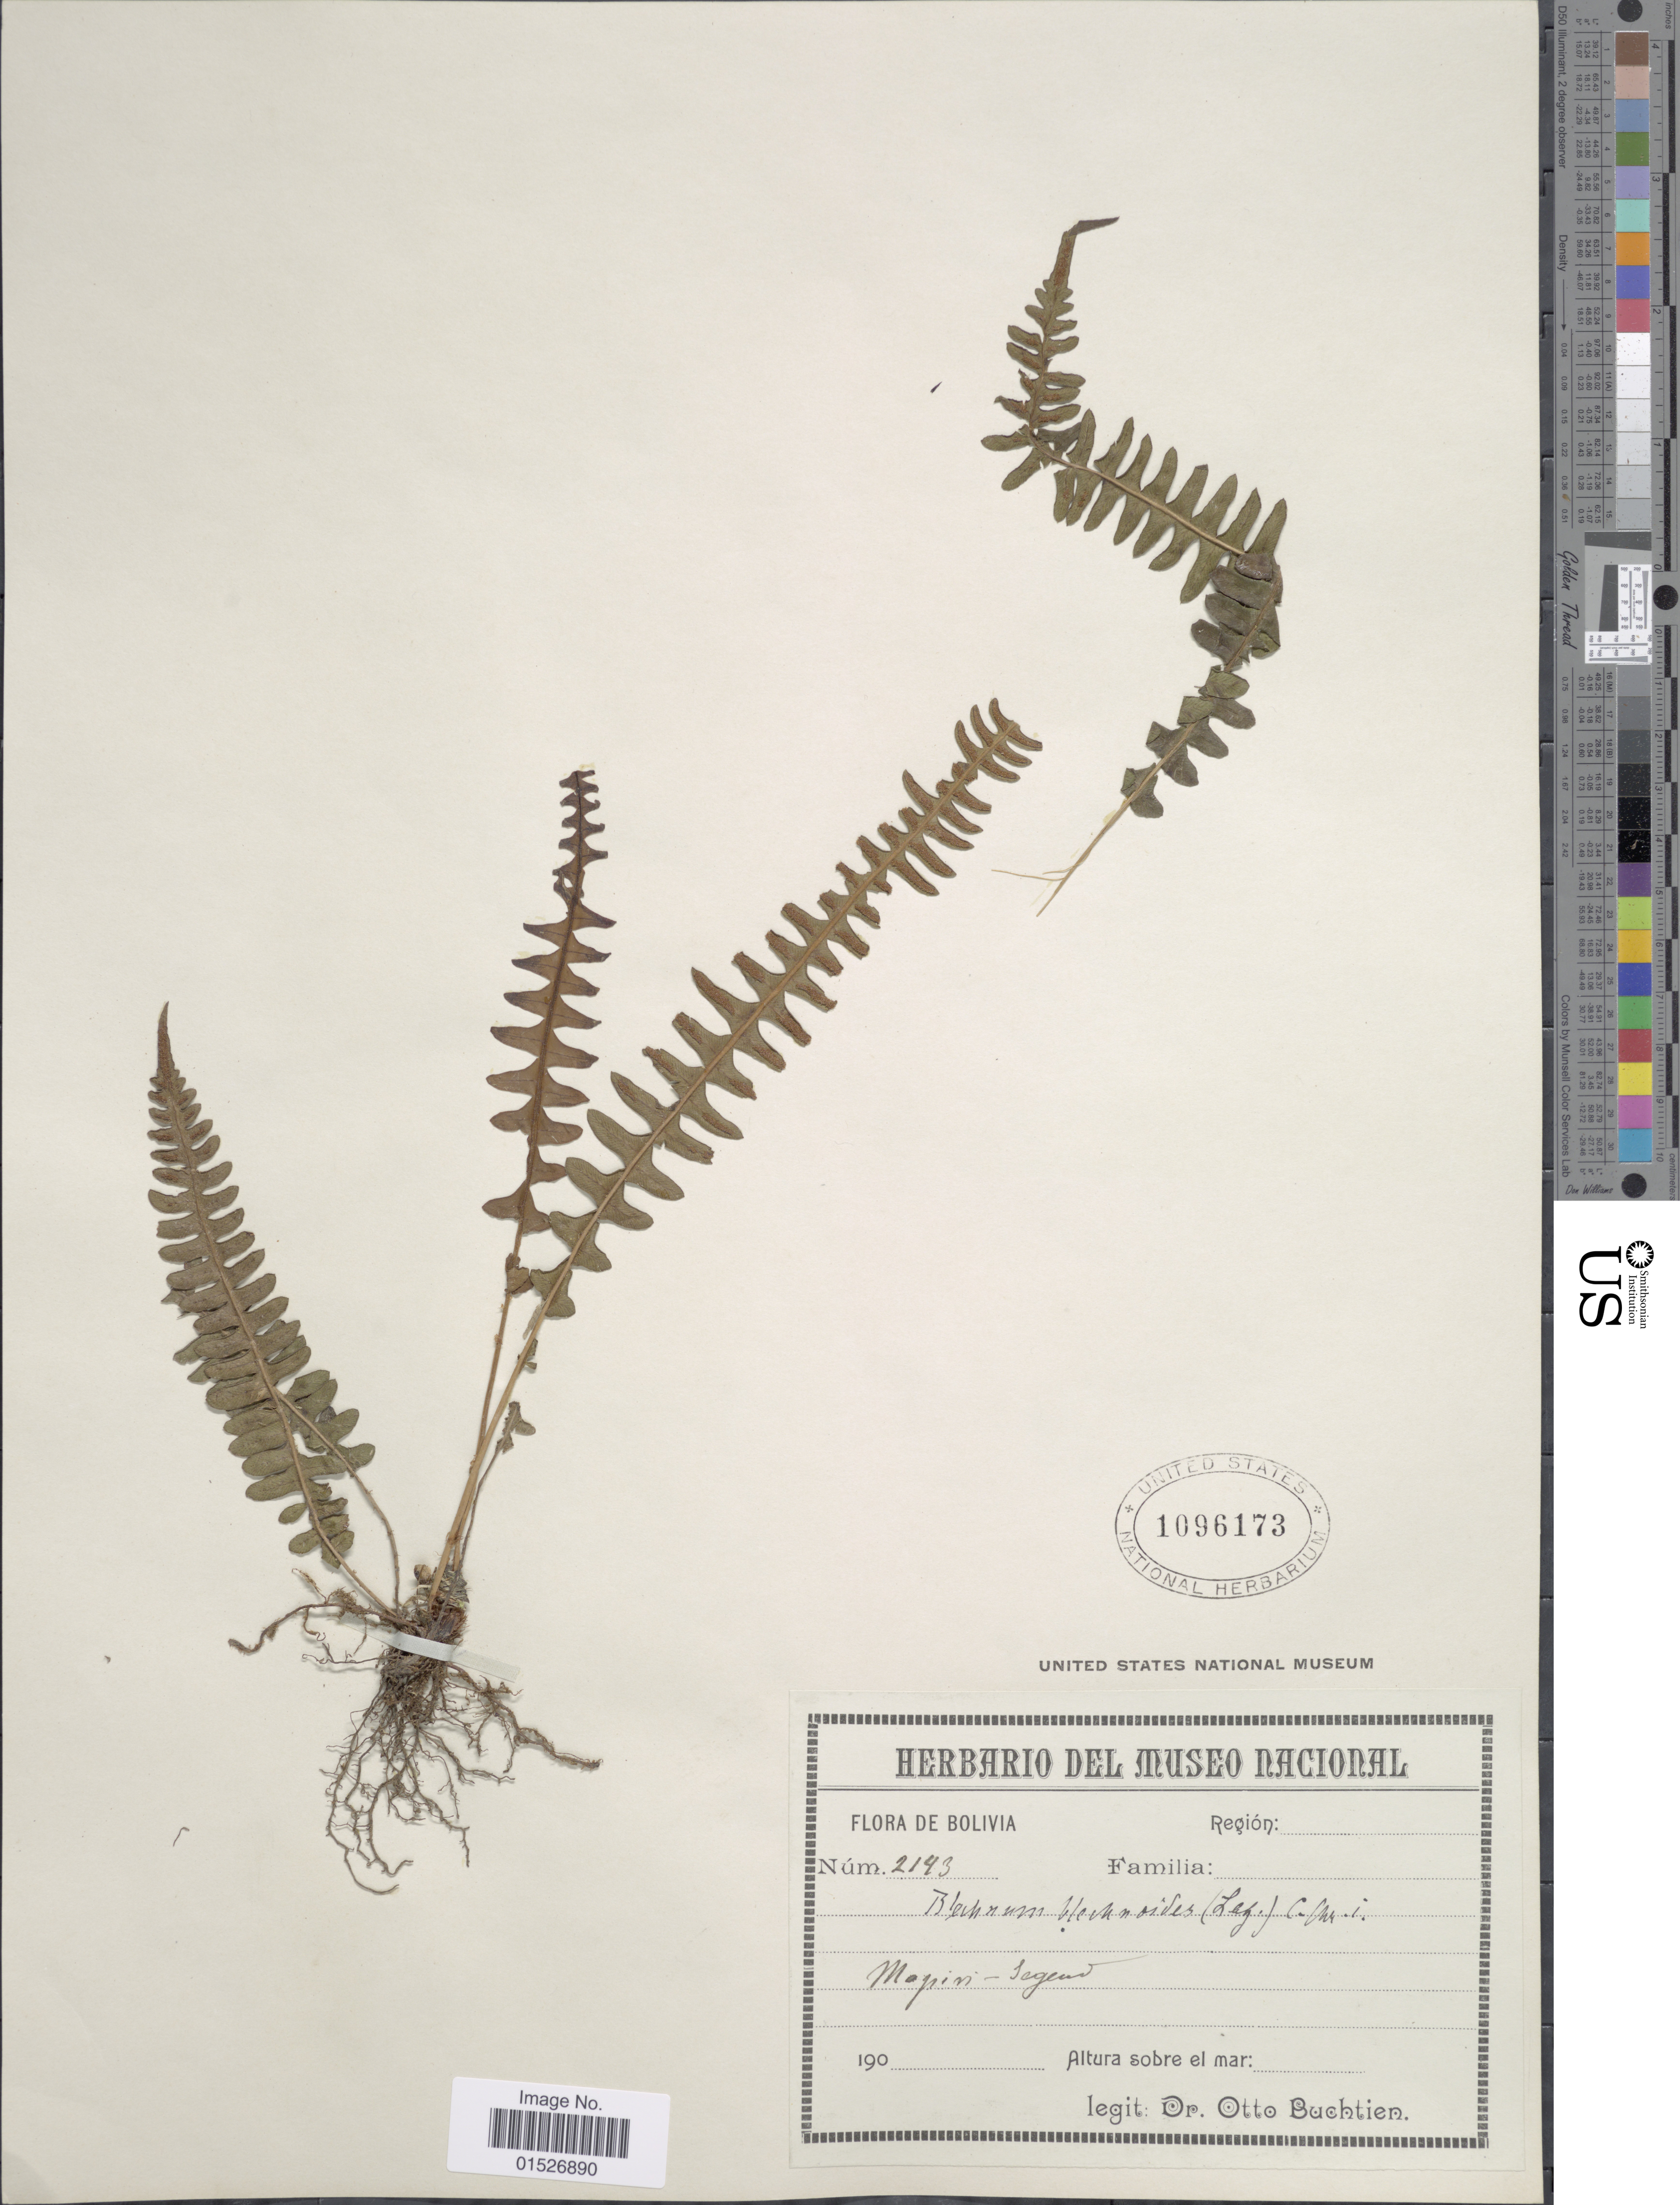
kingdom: Plantae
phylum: Tracheophyta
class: Polypodiopsida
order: Polypodiales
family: Blechnaceae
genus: Blechnum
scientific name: Blechnum polypodioides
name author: Raddi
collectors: O. Buchtien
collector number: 2143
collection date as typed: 190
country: Bolivia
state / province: La Páz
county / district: Larecaja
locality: Mapiri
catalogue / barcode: US 1096173